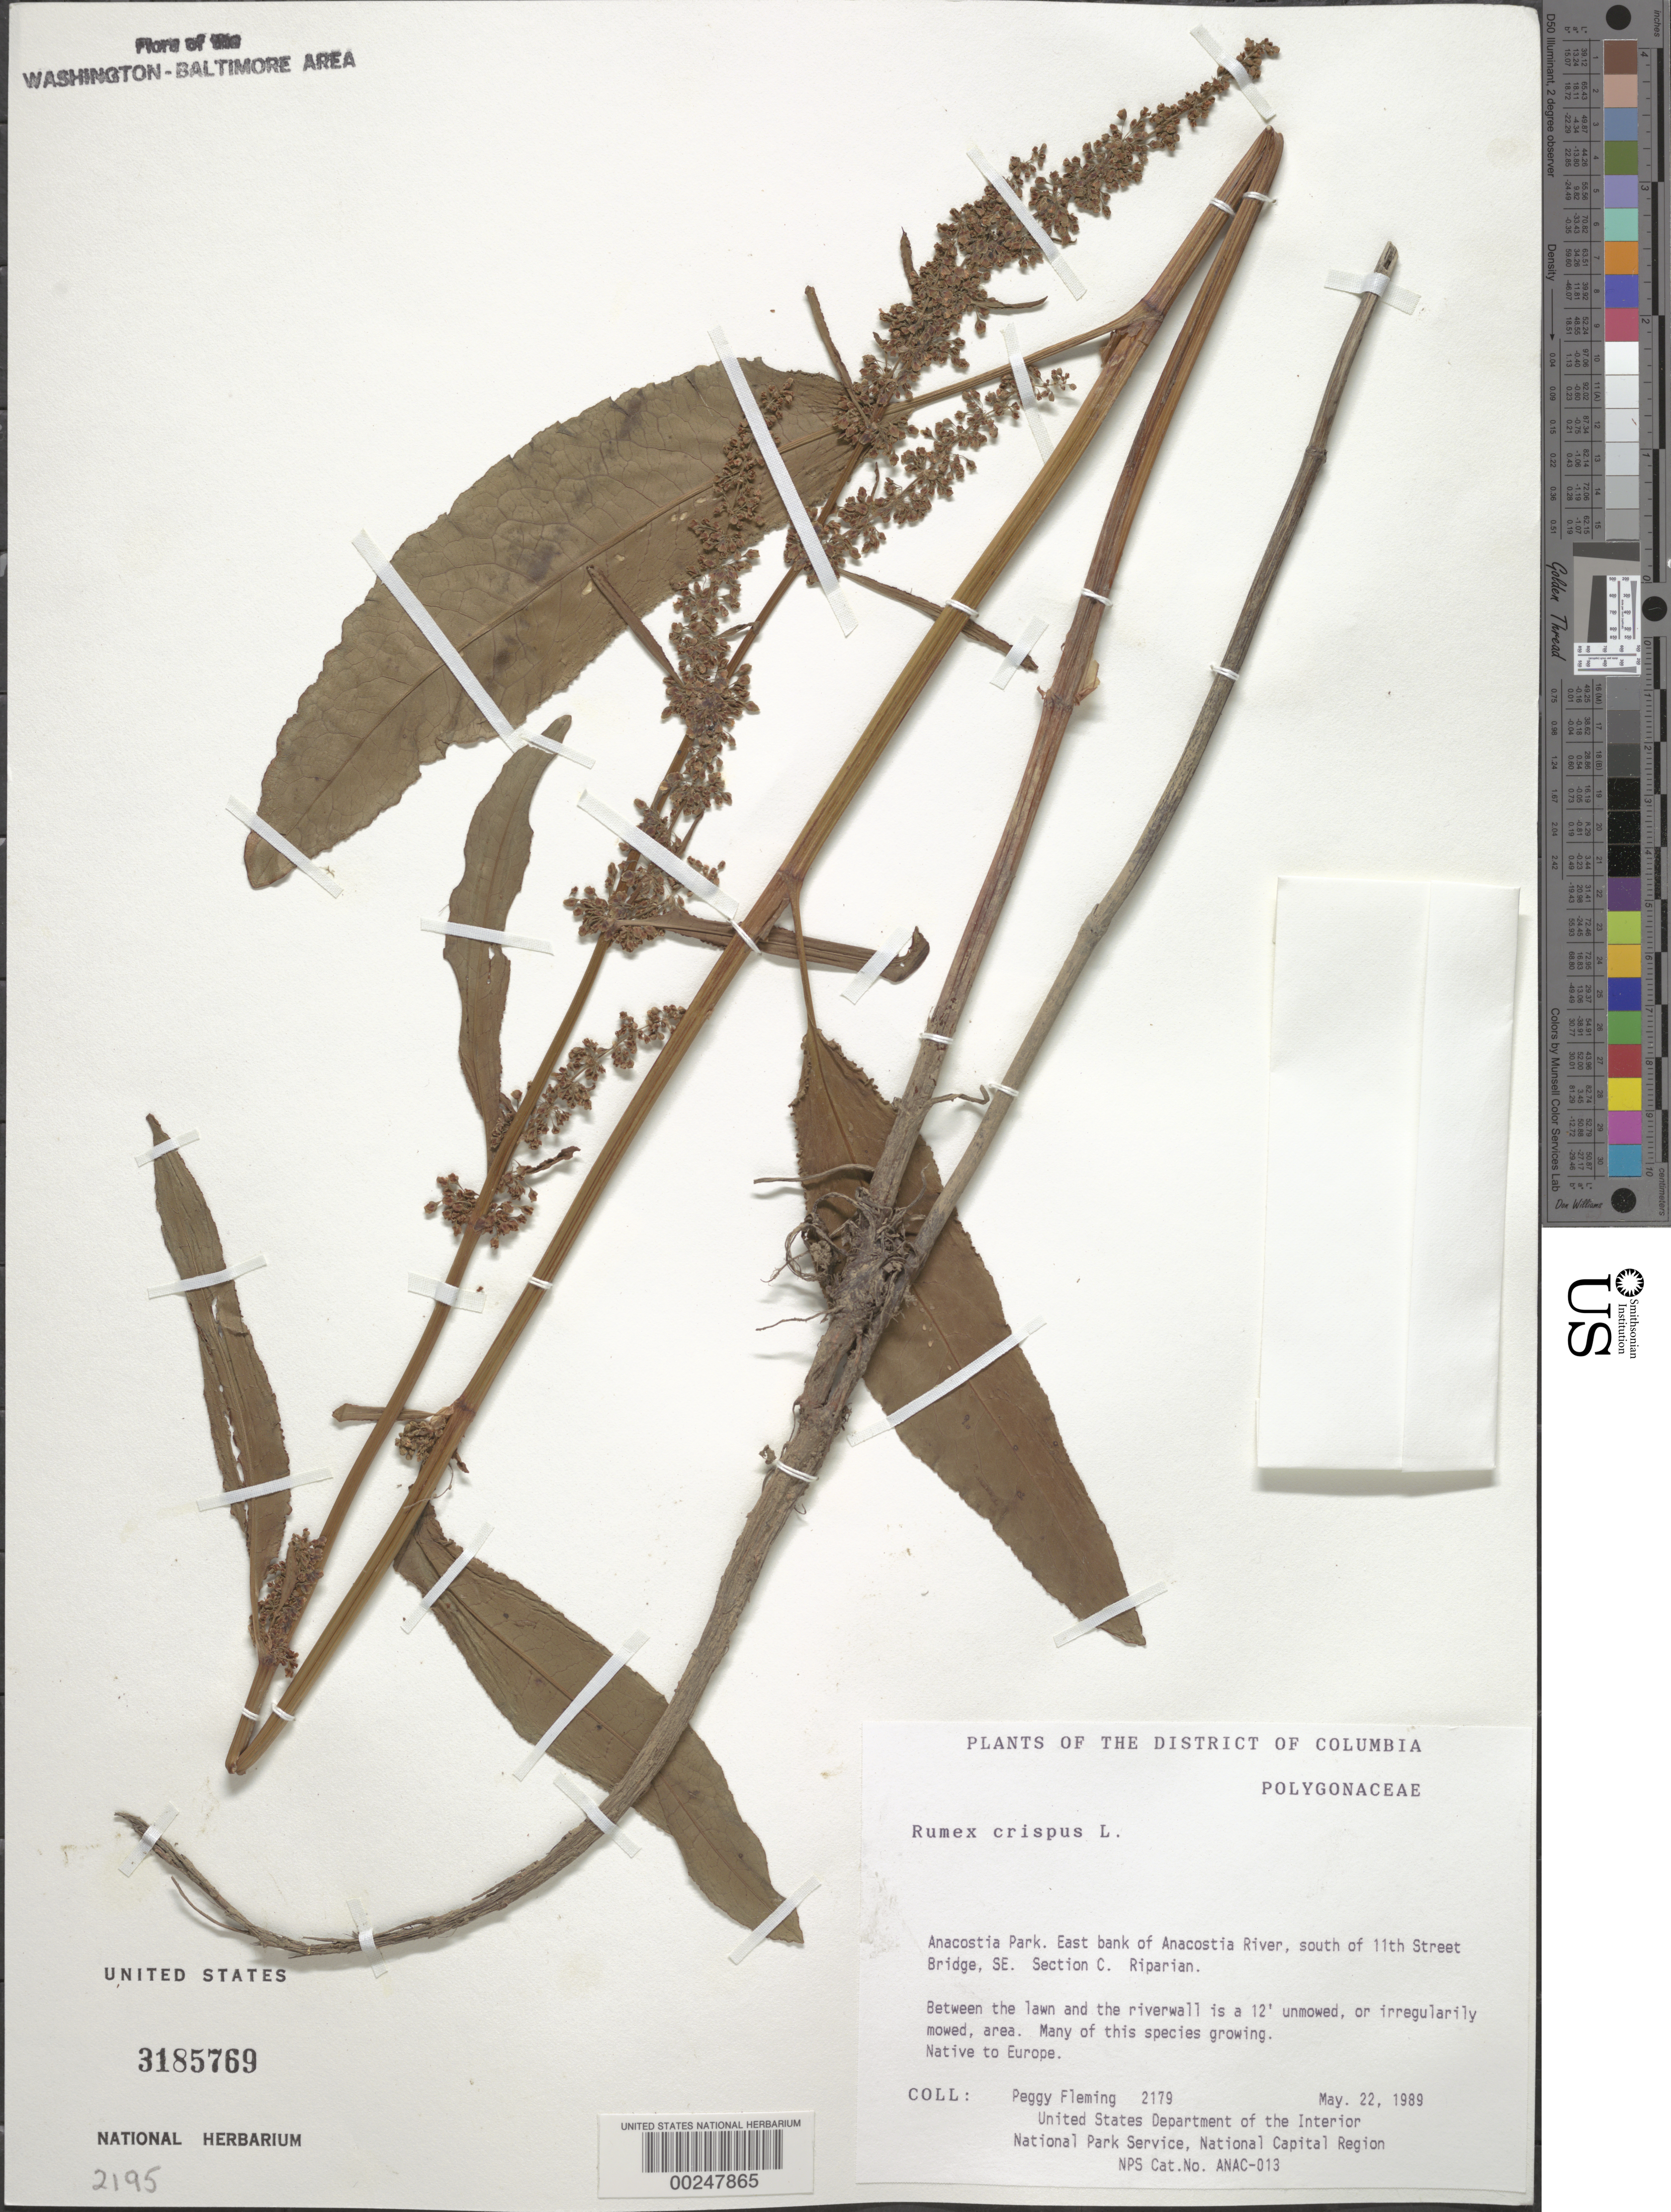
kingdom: Plantae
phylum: Tracheophyta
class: Magnoliopsida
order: Caryophyllales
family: Polygonaceae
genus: Rumex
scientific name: Rumex crispus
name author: L.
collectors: P. Fleming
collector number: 2179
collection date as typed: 22 May 1989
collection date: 1989-05-22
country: United States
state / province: District of Columbia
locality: Anacostia Park, E bank of Anacostia River, S of 11th St Bridge, Se, Section C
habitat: Riparian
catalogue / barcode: US 3185769